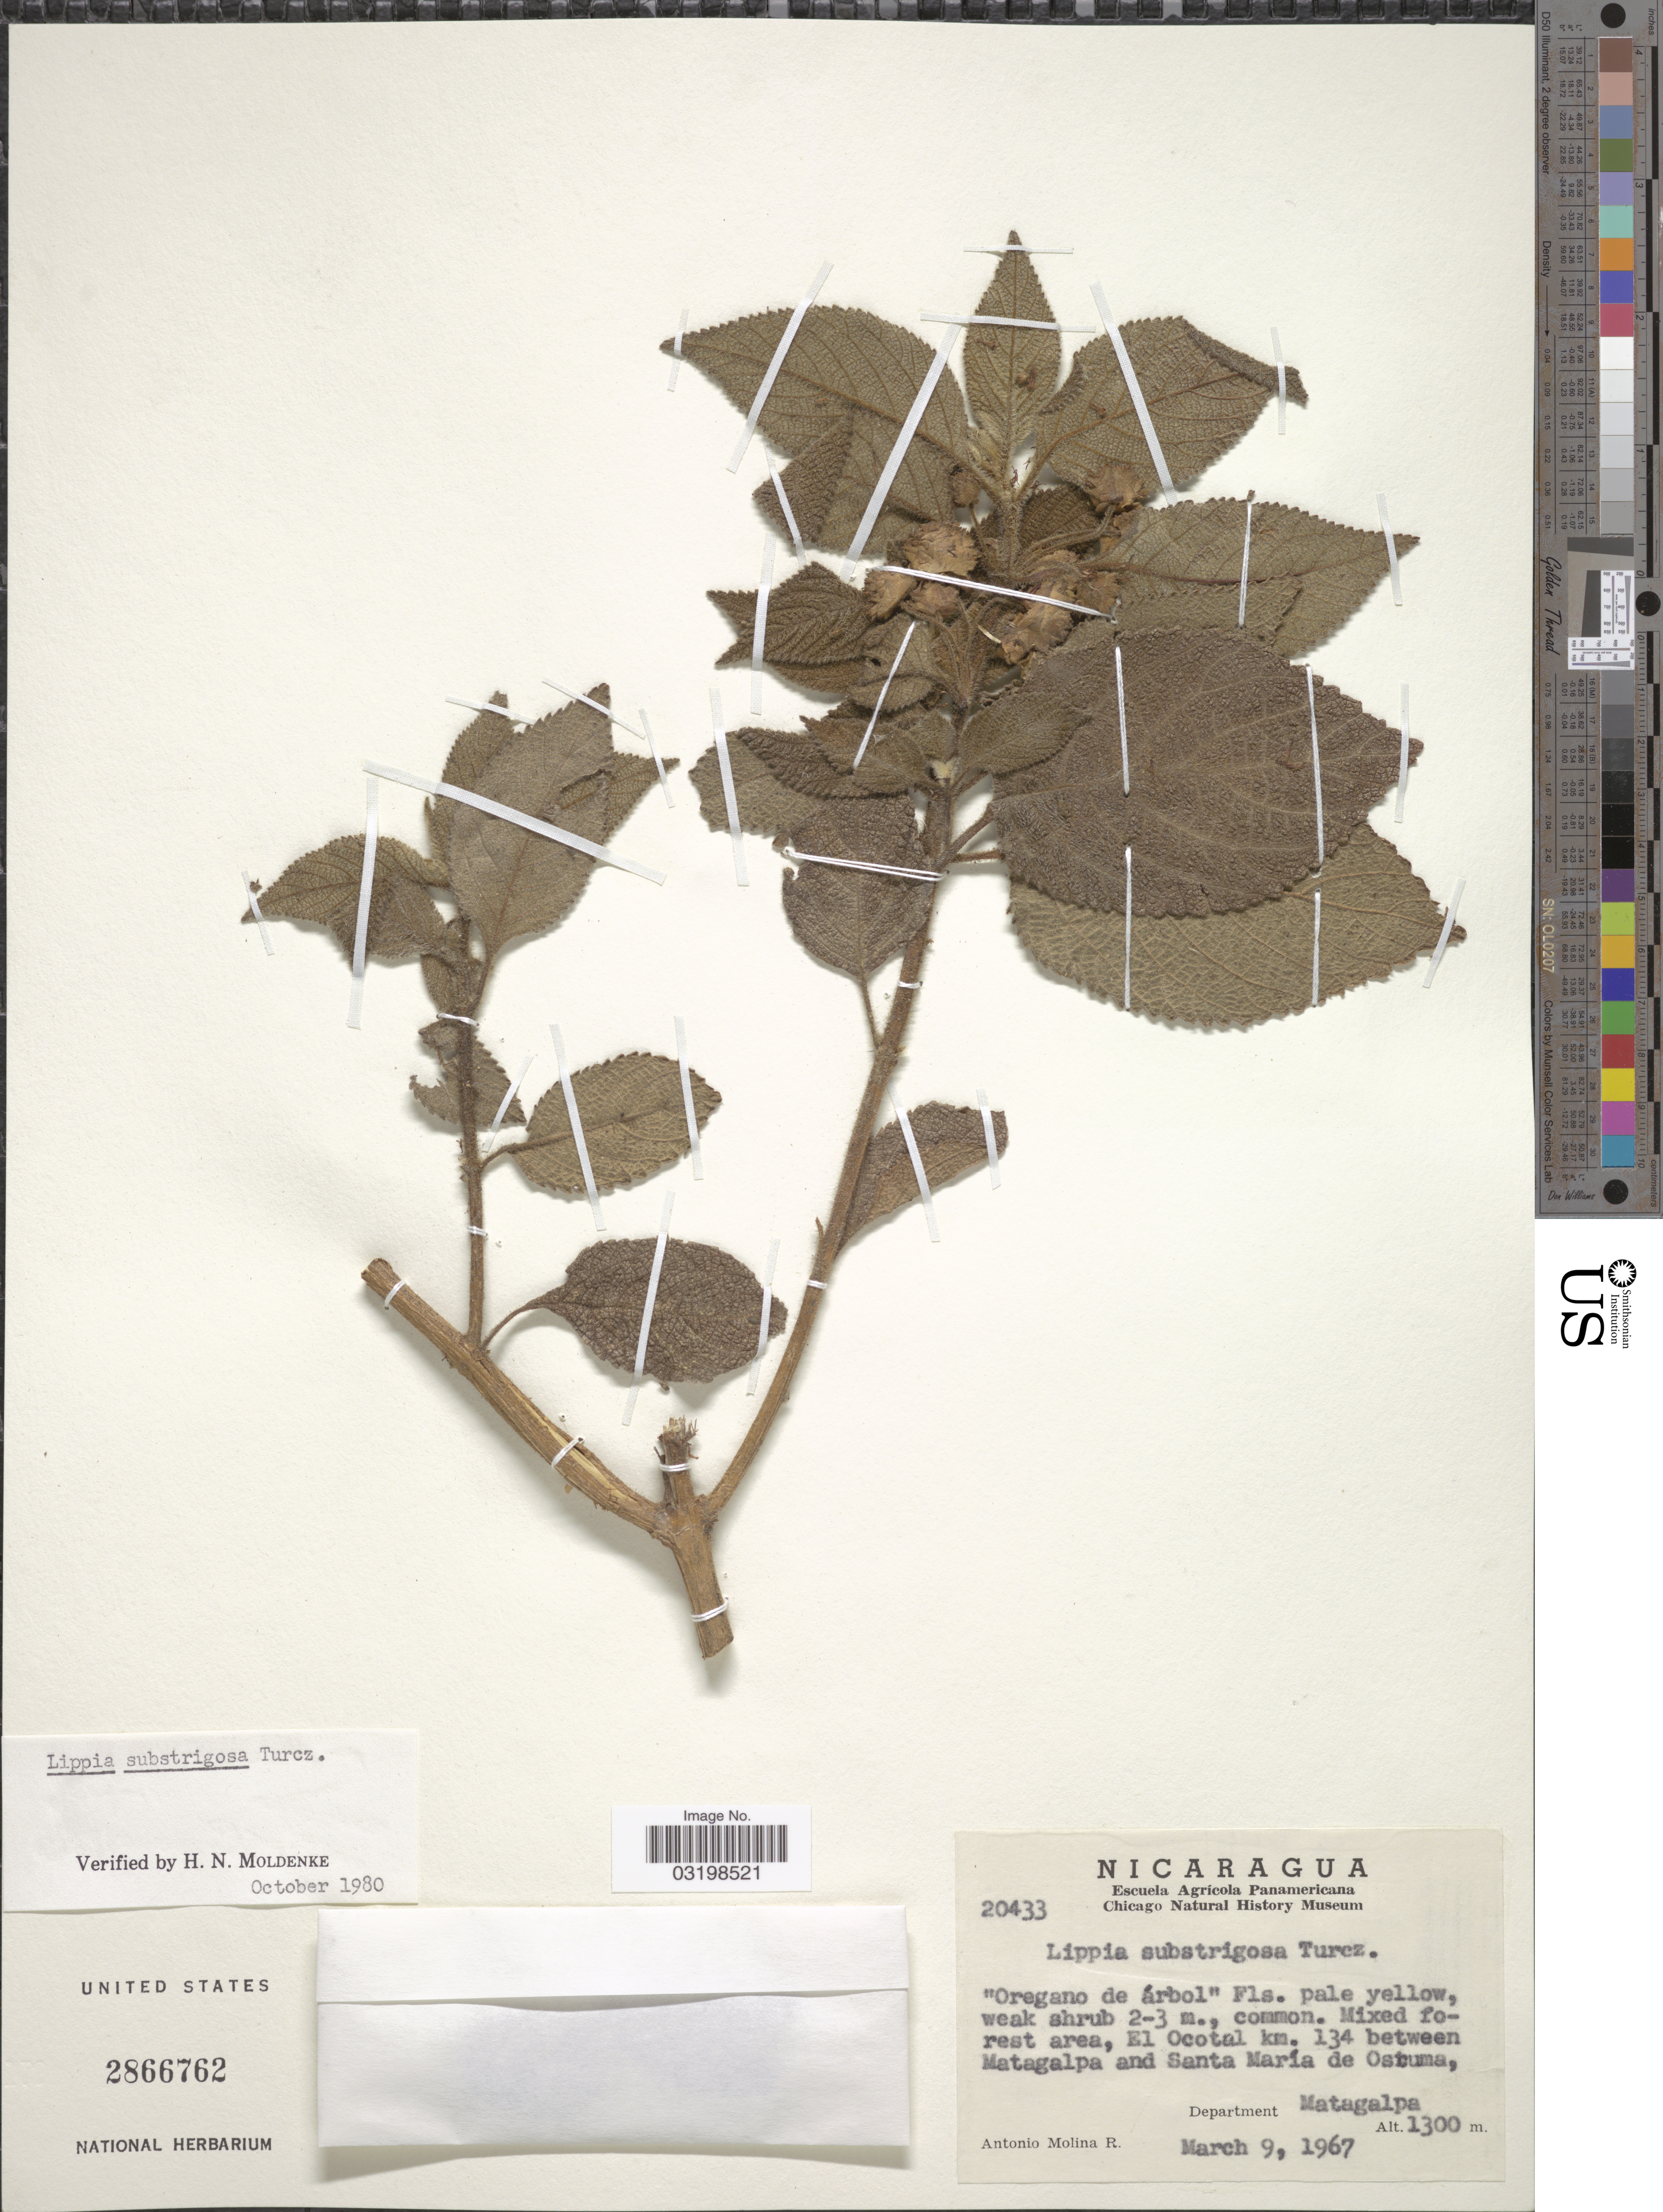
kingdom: Plantae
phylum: Tracheophyta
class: Magnoliopsida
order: Lamiales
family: Verbenaceae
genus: Lippia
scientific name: Lippia umbellata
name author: Cav.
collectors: A. Molina R.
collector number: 20433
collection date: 1967-03-09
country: Nicaragua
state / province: Matagalpa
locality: Mixed forest area, El Ocotal km. 134 between Matagalpa and Santa María de Ostuma, Department Matagalpa.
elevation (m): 1300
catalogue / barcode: US 2866762